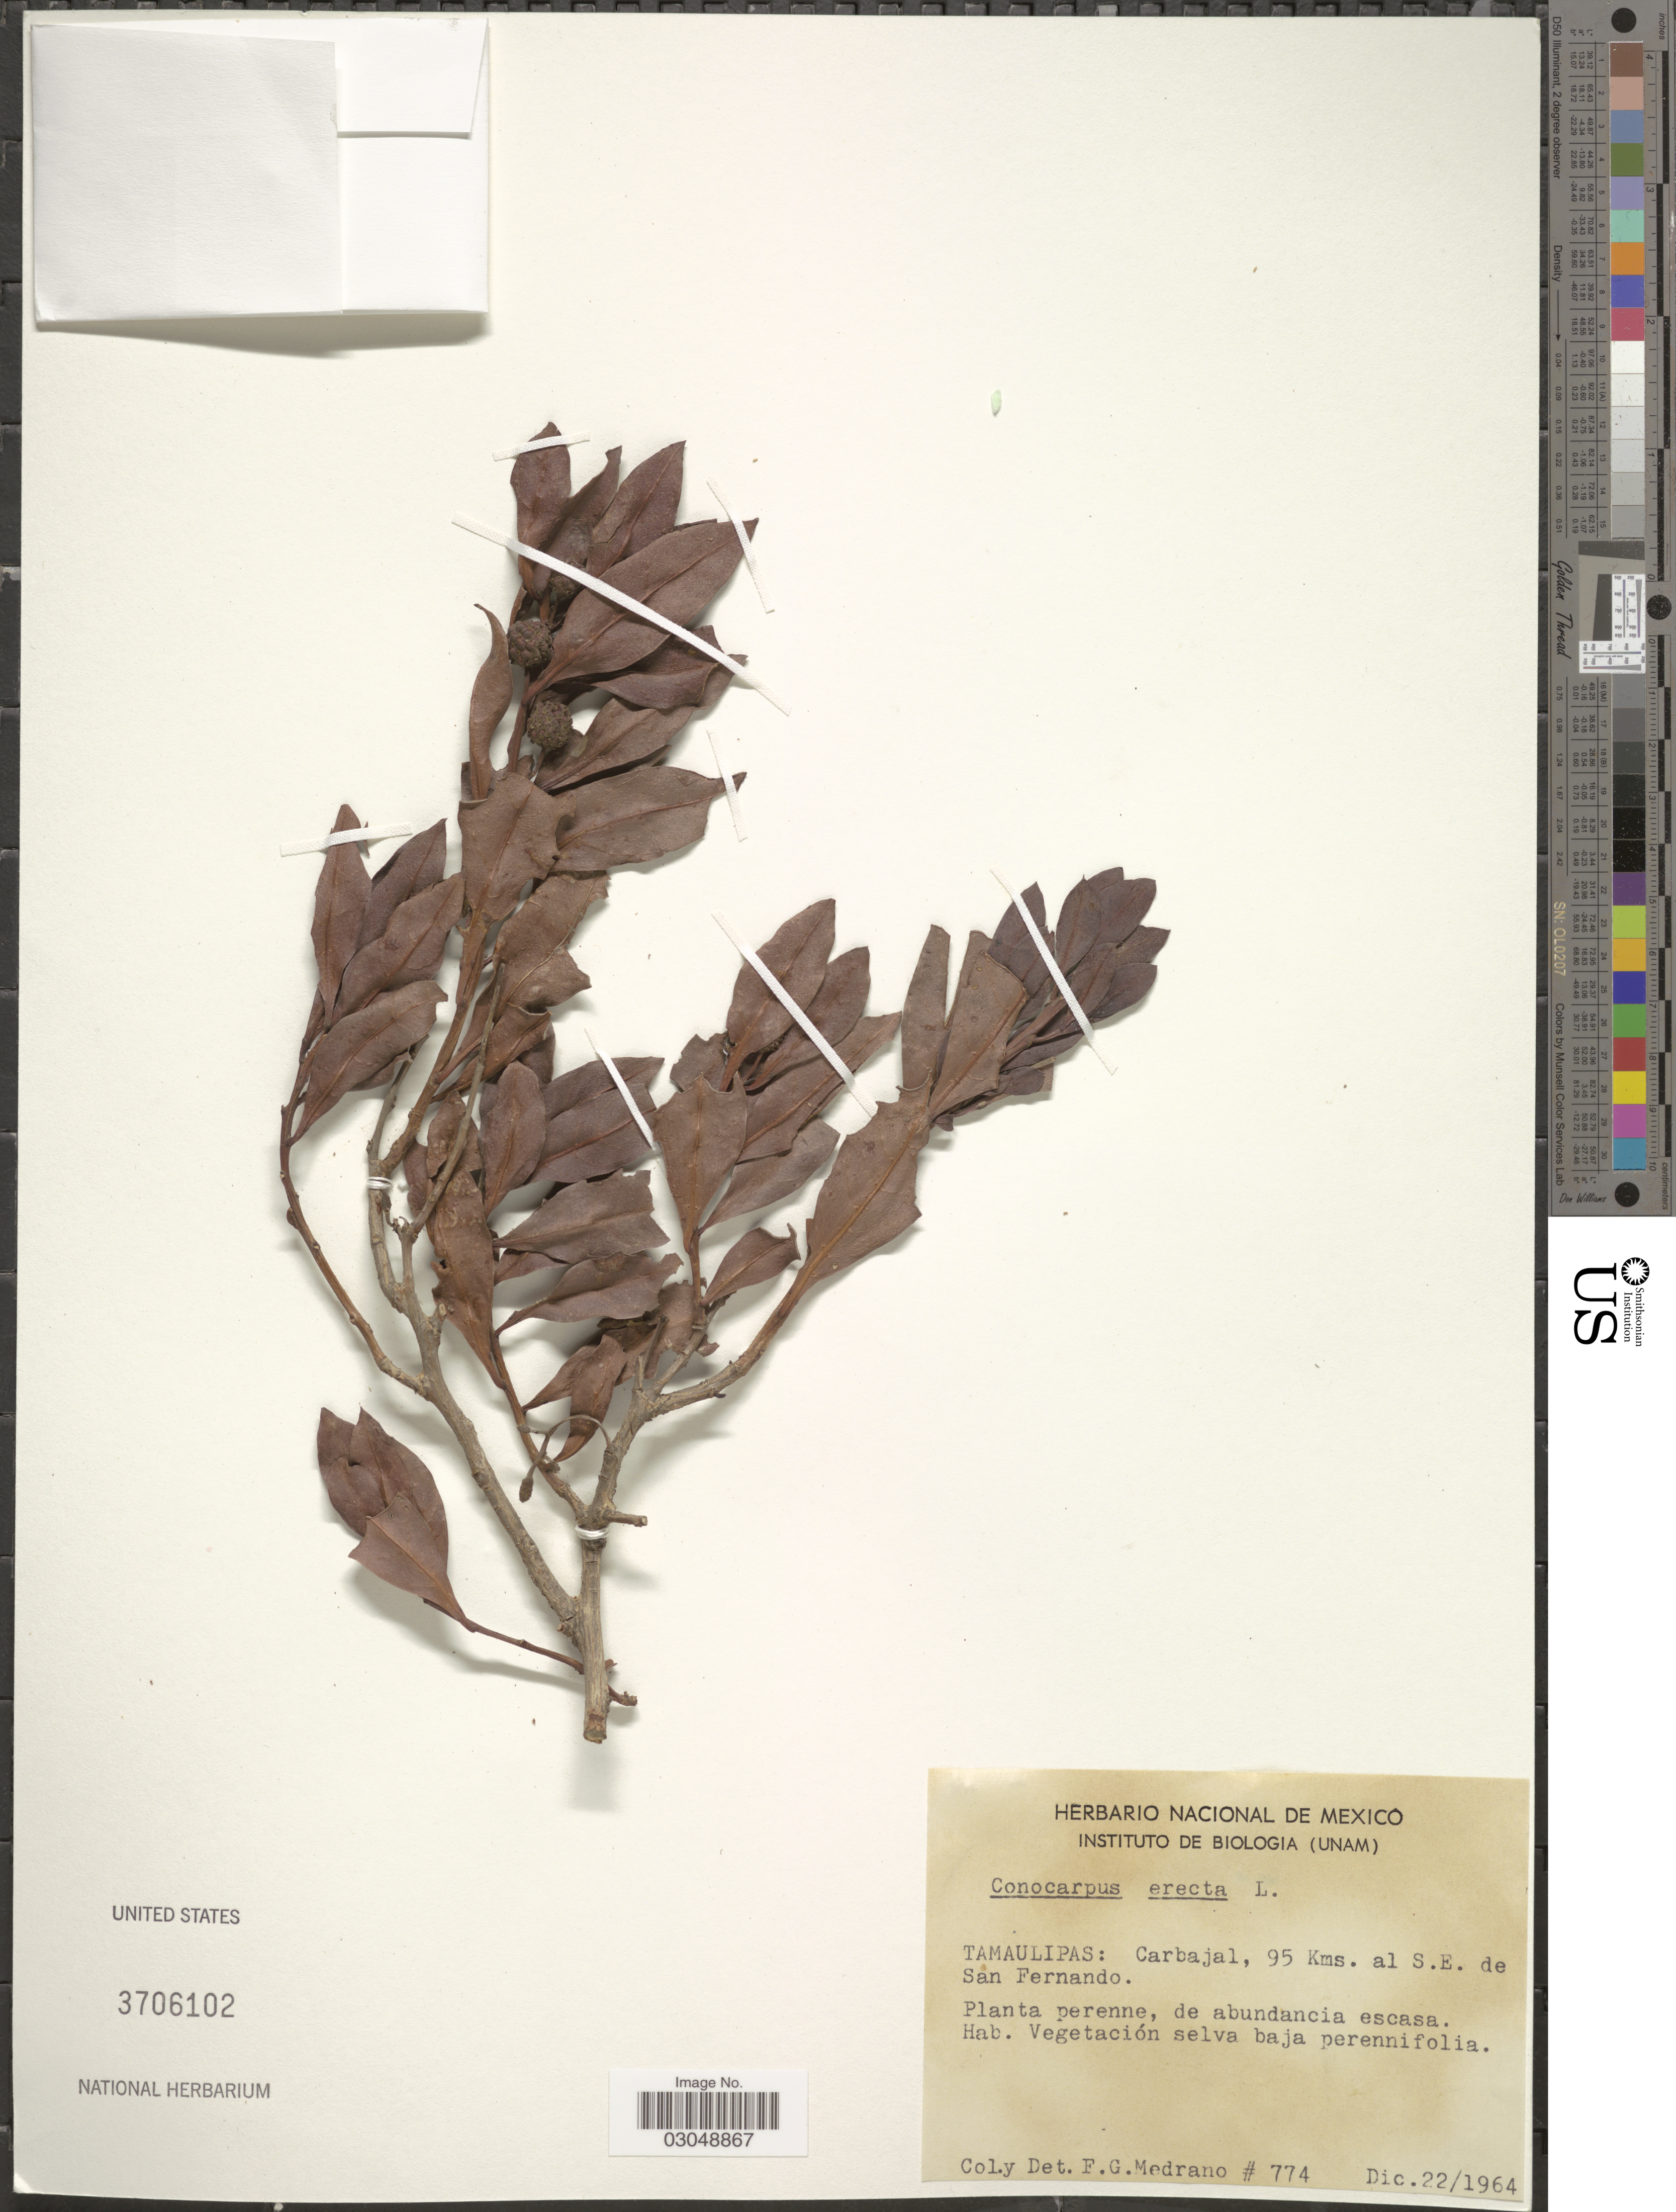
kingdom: Plantae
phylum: Tracheophyta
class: Magnoliopsida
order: Myrtales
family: Combretaceae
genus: Conocarpus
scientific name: Conocarpus erectus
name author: L.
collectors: F. Medrano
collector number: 774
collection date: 1964-12-22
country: Mexico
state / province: Tamaulipas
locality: Carbajal, 95 Kms. al S.E. de San Fernando.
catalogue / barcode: US 3706102